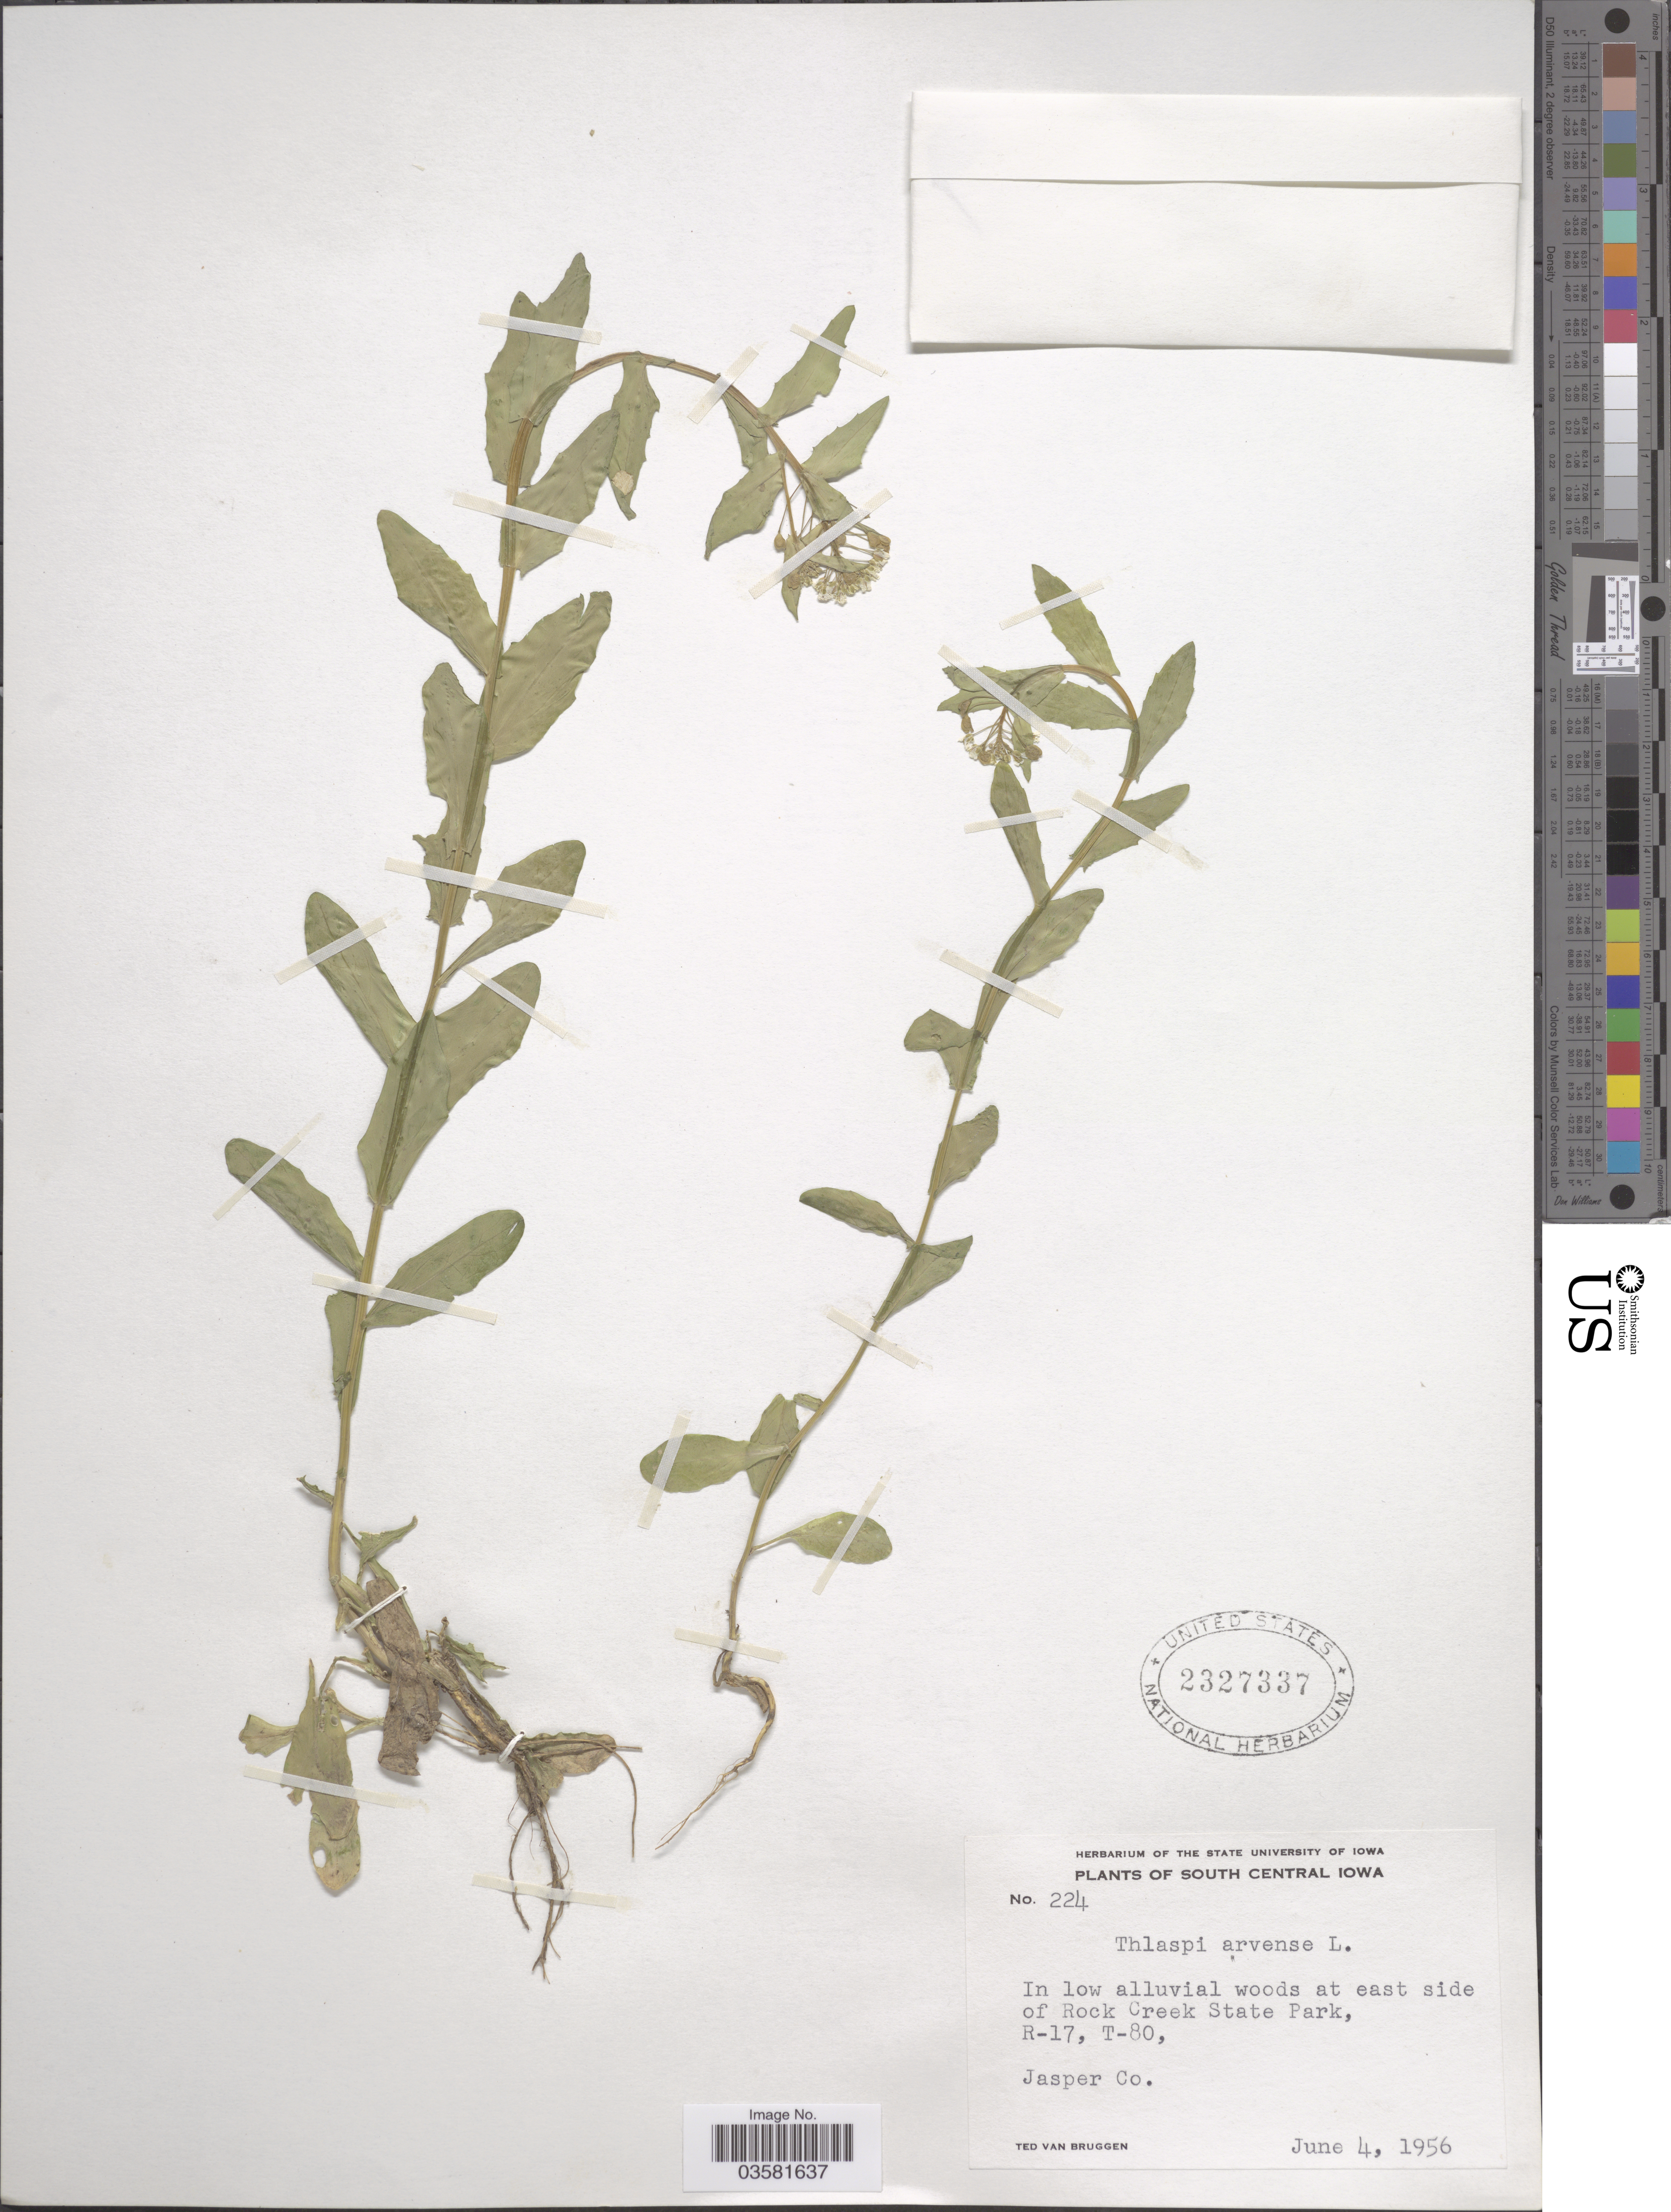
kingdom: Plantae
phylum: Tracheophyta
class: Magnoliopsida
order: Brassicales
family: Brassicaceae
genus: Thlaspi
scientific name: Thlaspi arvense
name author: L.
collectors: T. van Bruggen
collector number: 224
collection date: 1956-06-04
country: United States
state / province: Iowa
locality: South Central Iowa. East side of Rock Creek State Park, R-17, T-80, Jasper Co.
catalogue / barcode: US 2327337